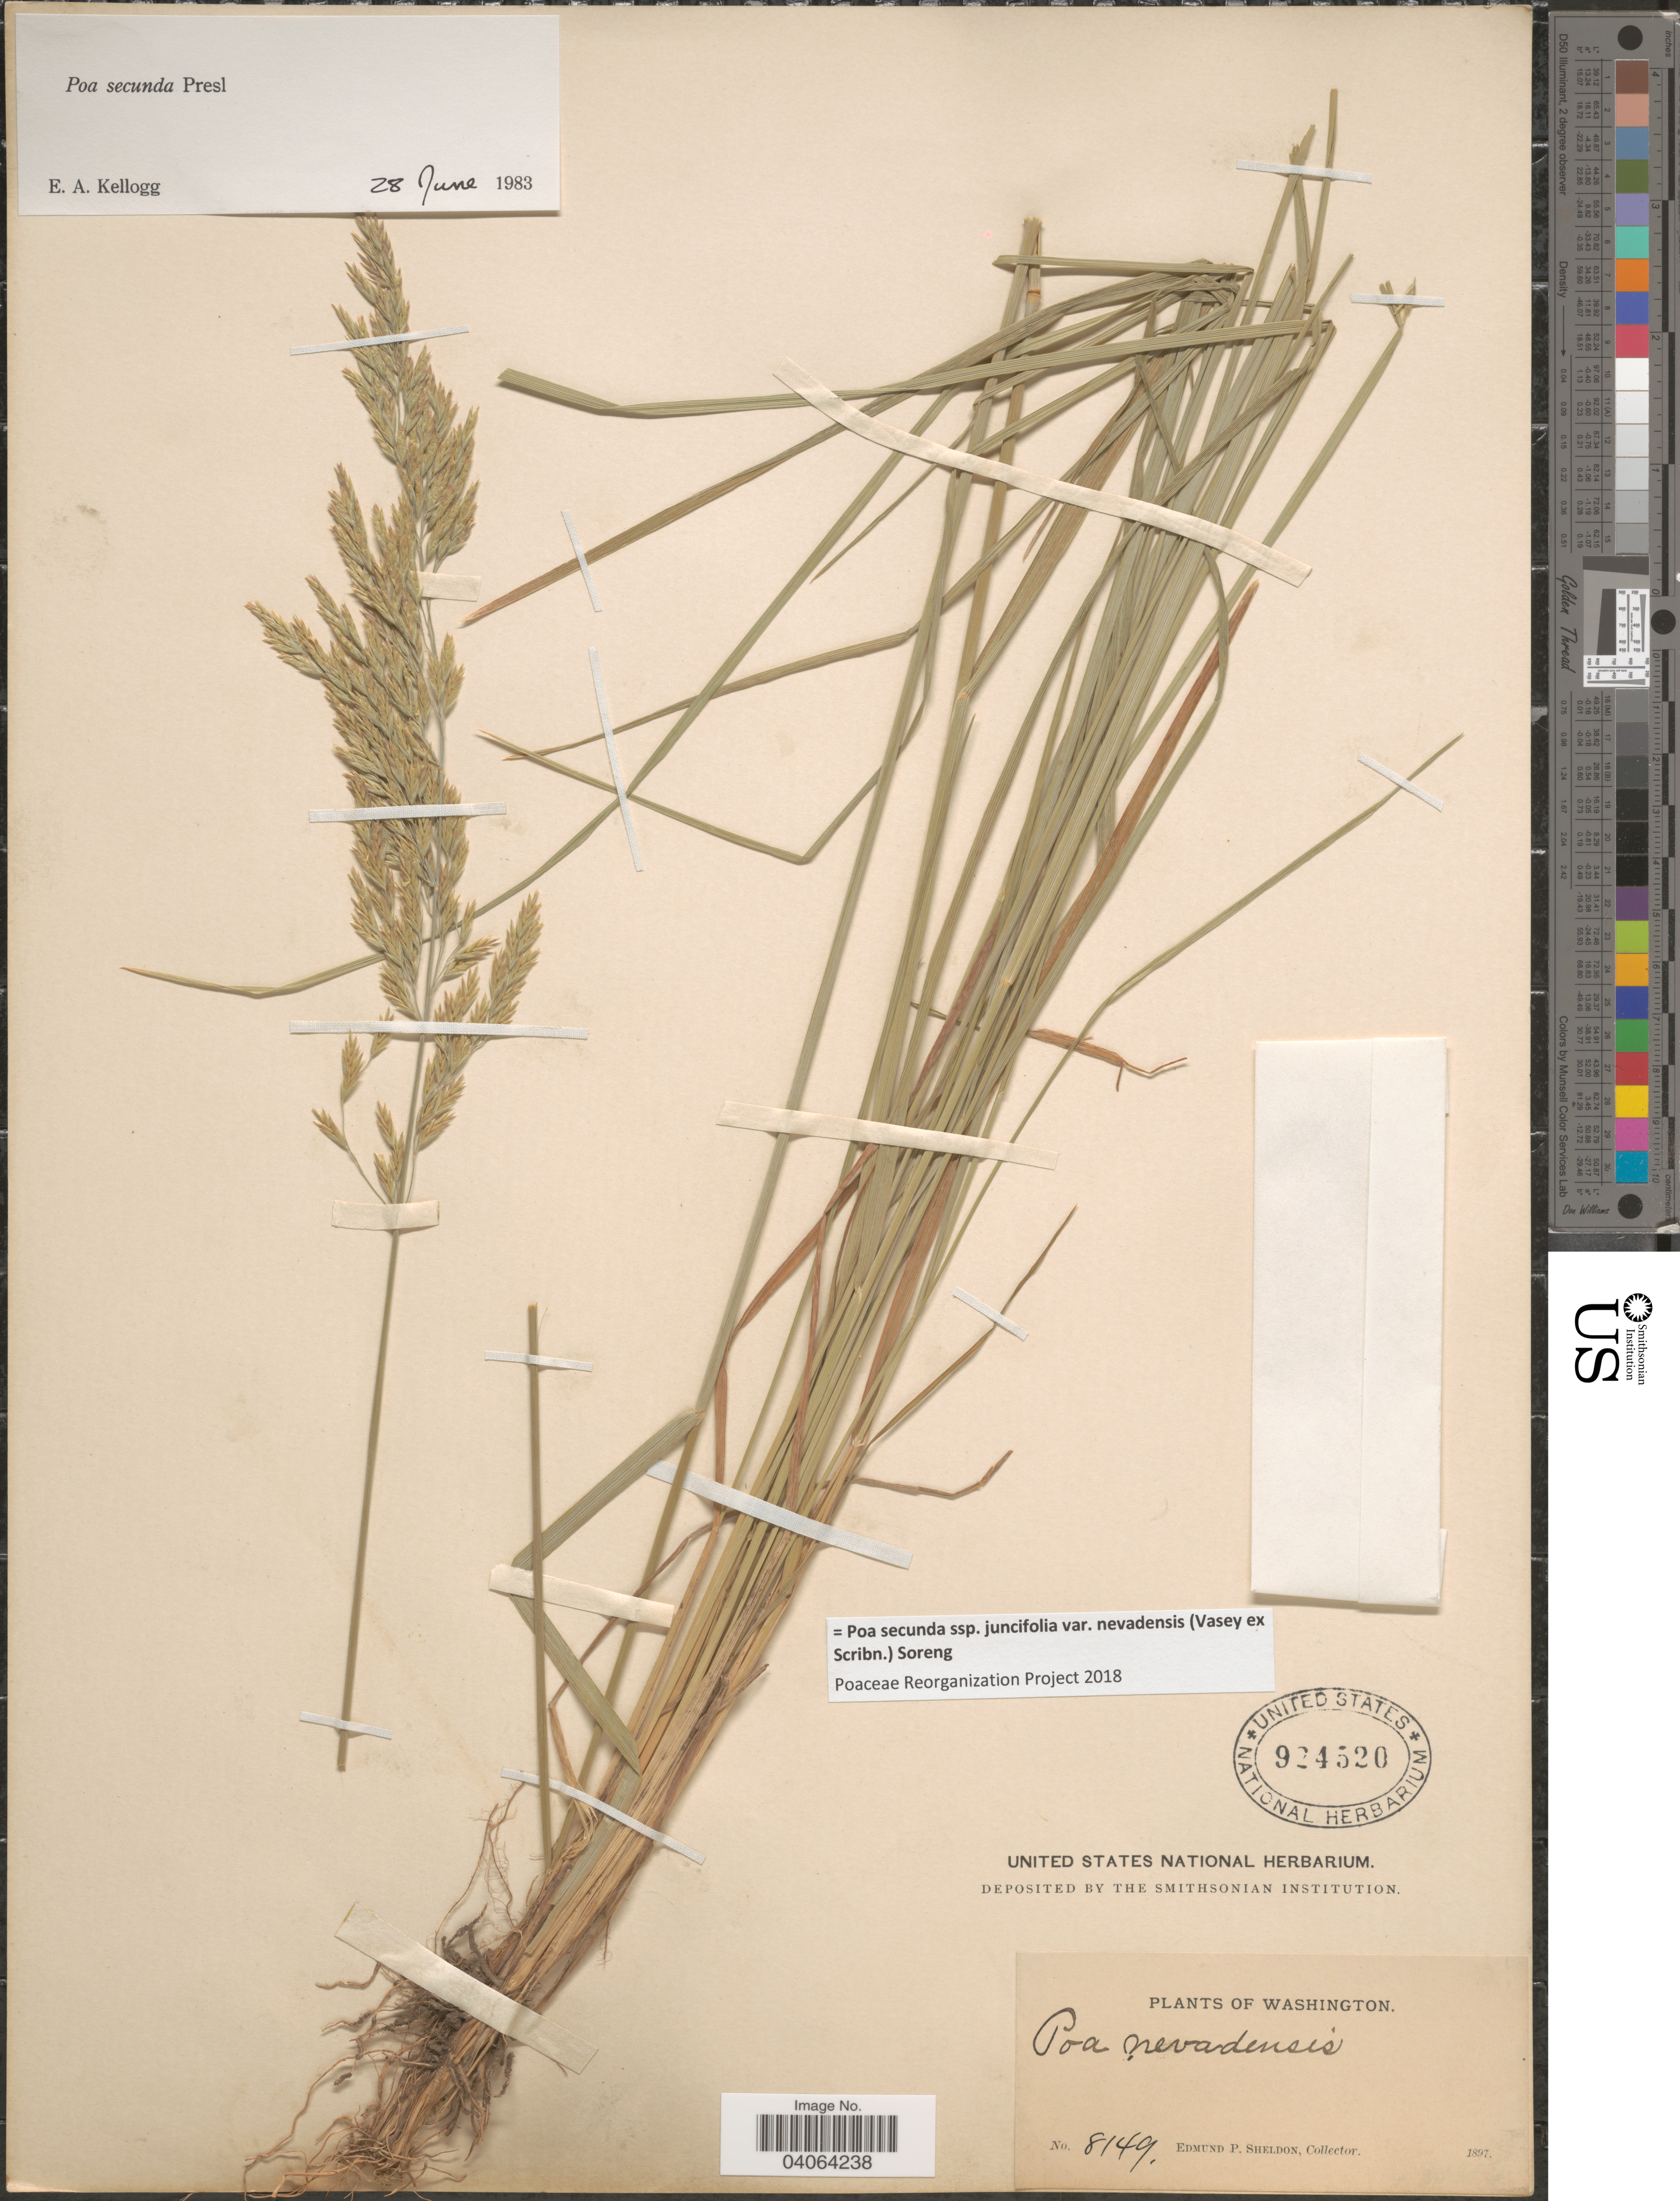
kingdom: Plantae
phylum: Tracheophyta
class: Liliopsida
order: Poales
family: Poaceae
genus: Poa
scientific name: Poa secunda subsp. juncifolia var. nevadensis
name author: (Vasey ex Scribn.) Soreng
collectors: E. P. Sheldon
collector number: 8149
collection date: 1897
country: United States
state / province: Washington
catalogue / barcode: US 924520